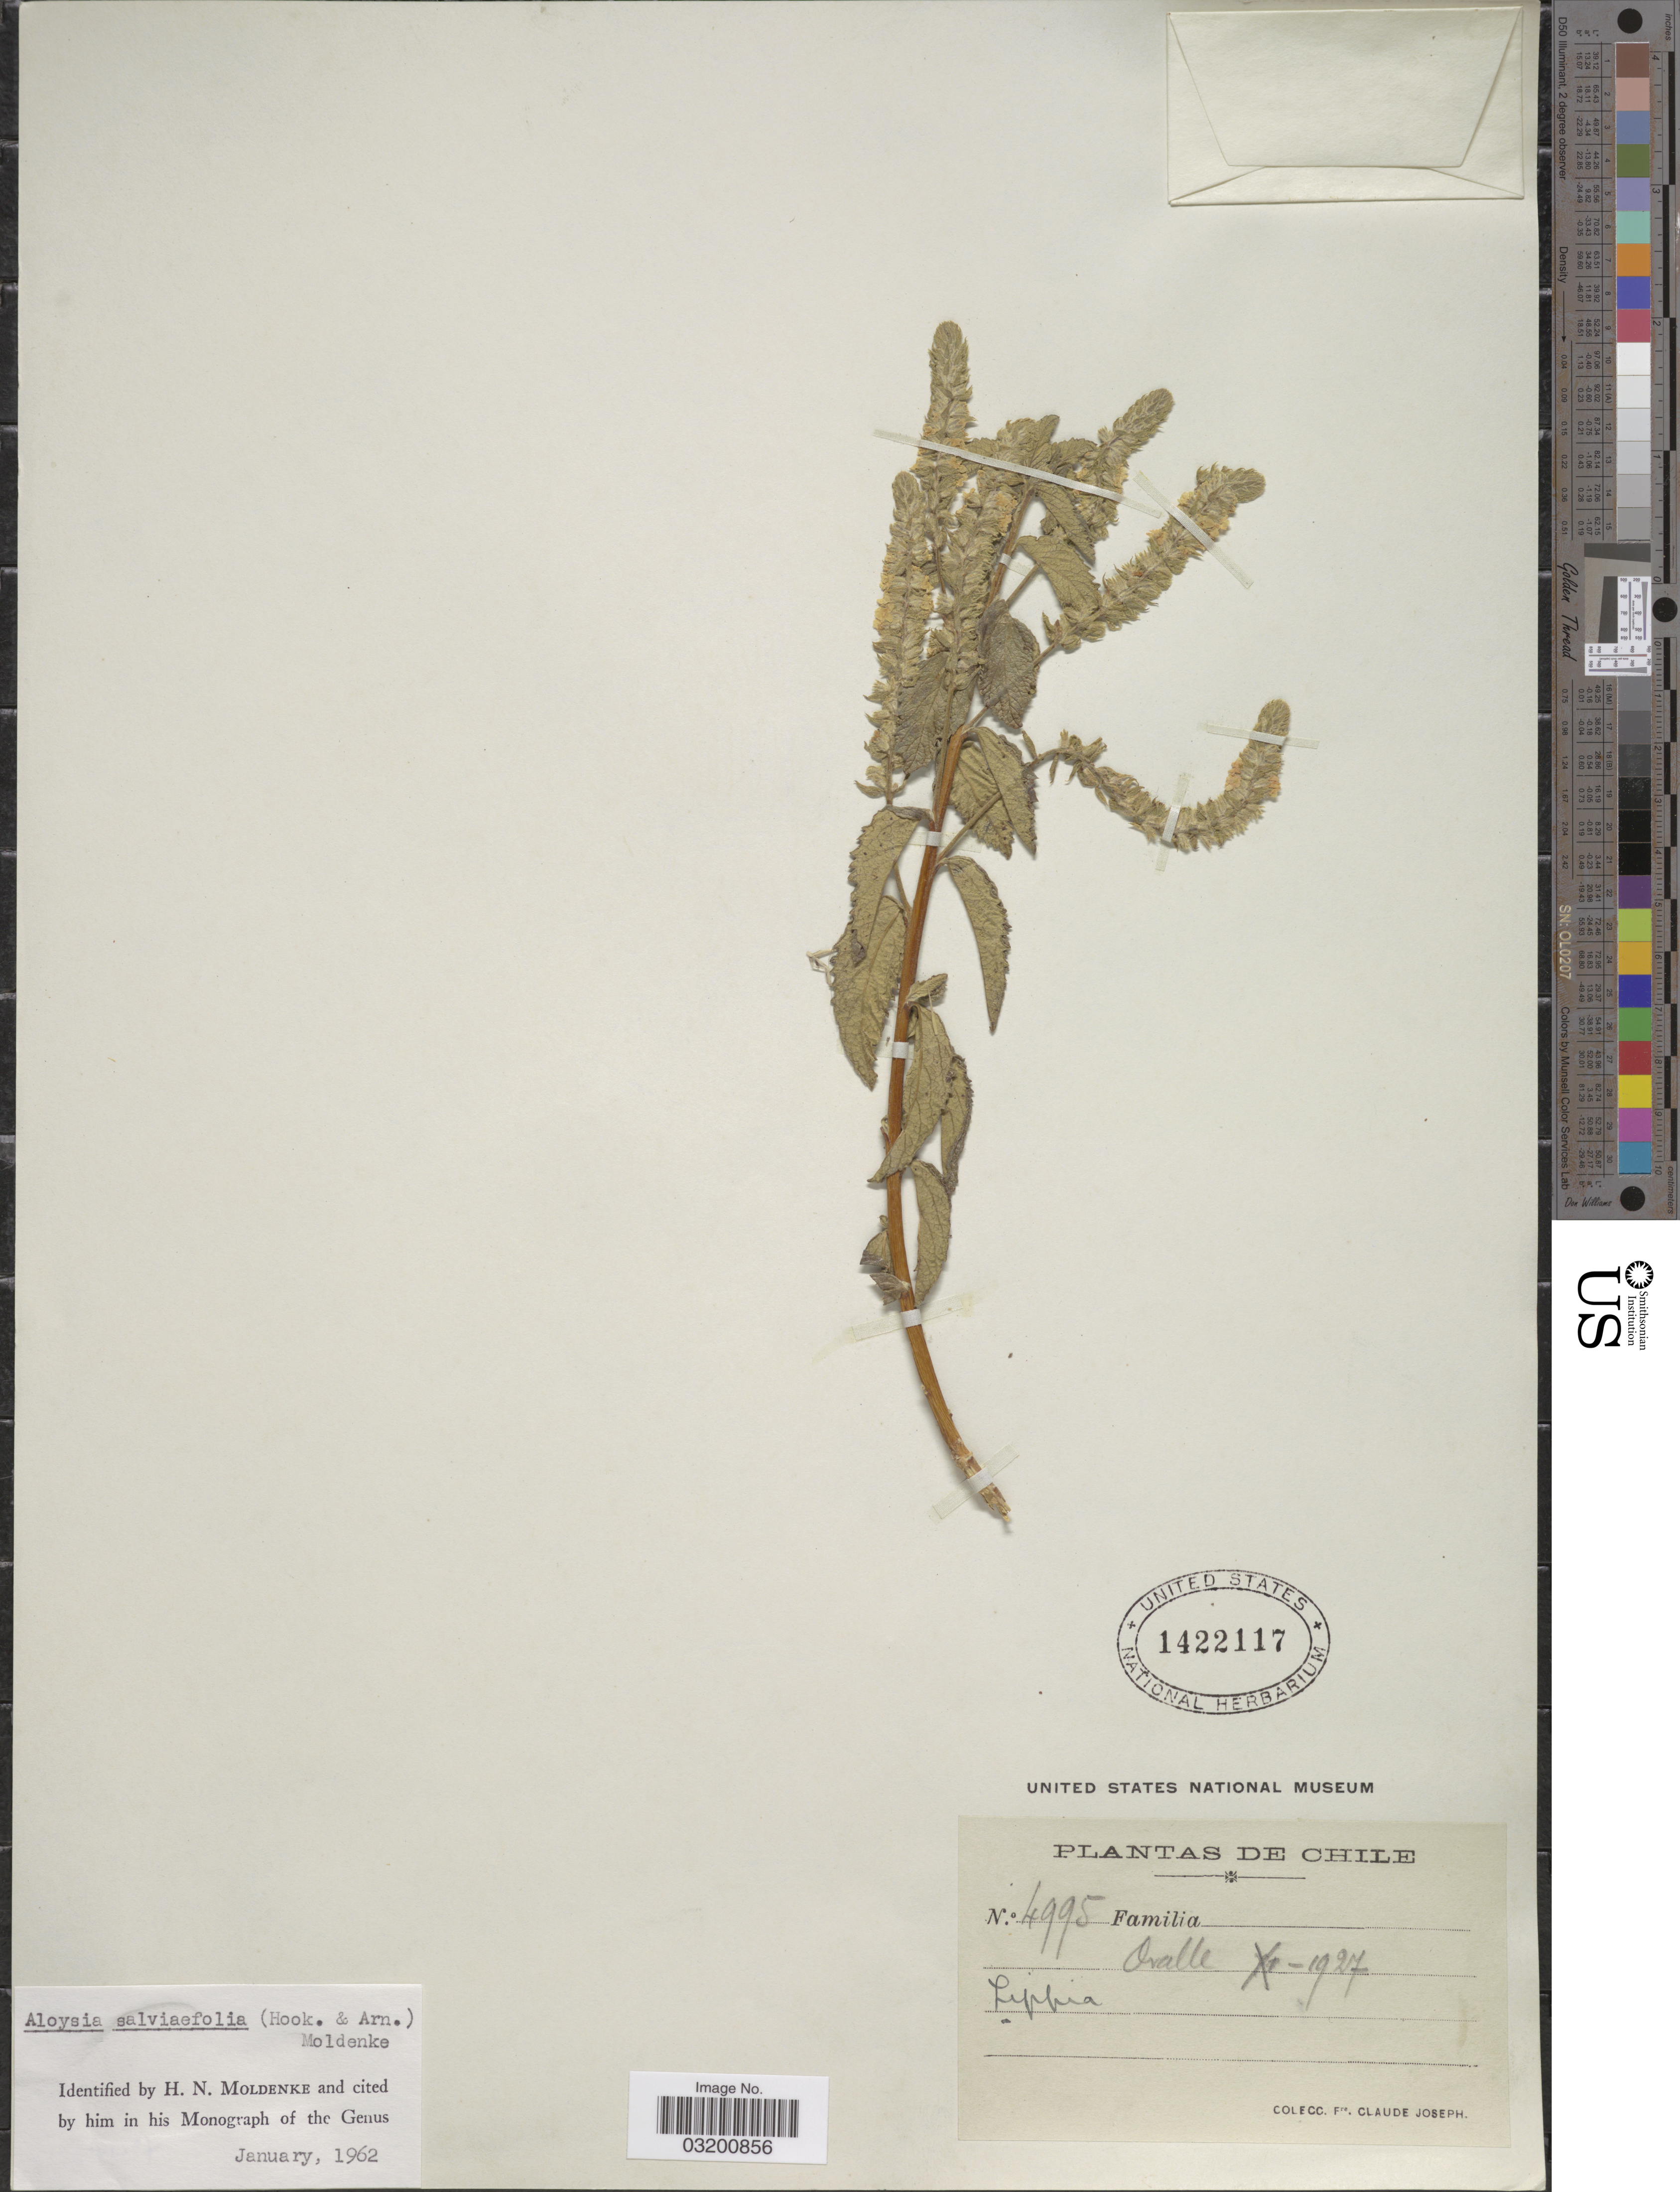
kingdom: Plantae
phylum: Tracheophyta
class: Magnoliopsida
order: Lamiales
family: Verbenaceae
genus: Aloysia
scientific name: Aloysia salviifolia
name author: (Hook. & Arn.) Moldenke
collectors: Bro. Claude-Joseph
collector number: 4995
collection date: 1927-11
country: Chile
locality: Ovalle.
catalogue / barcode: US 1422117